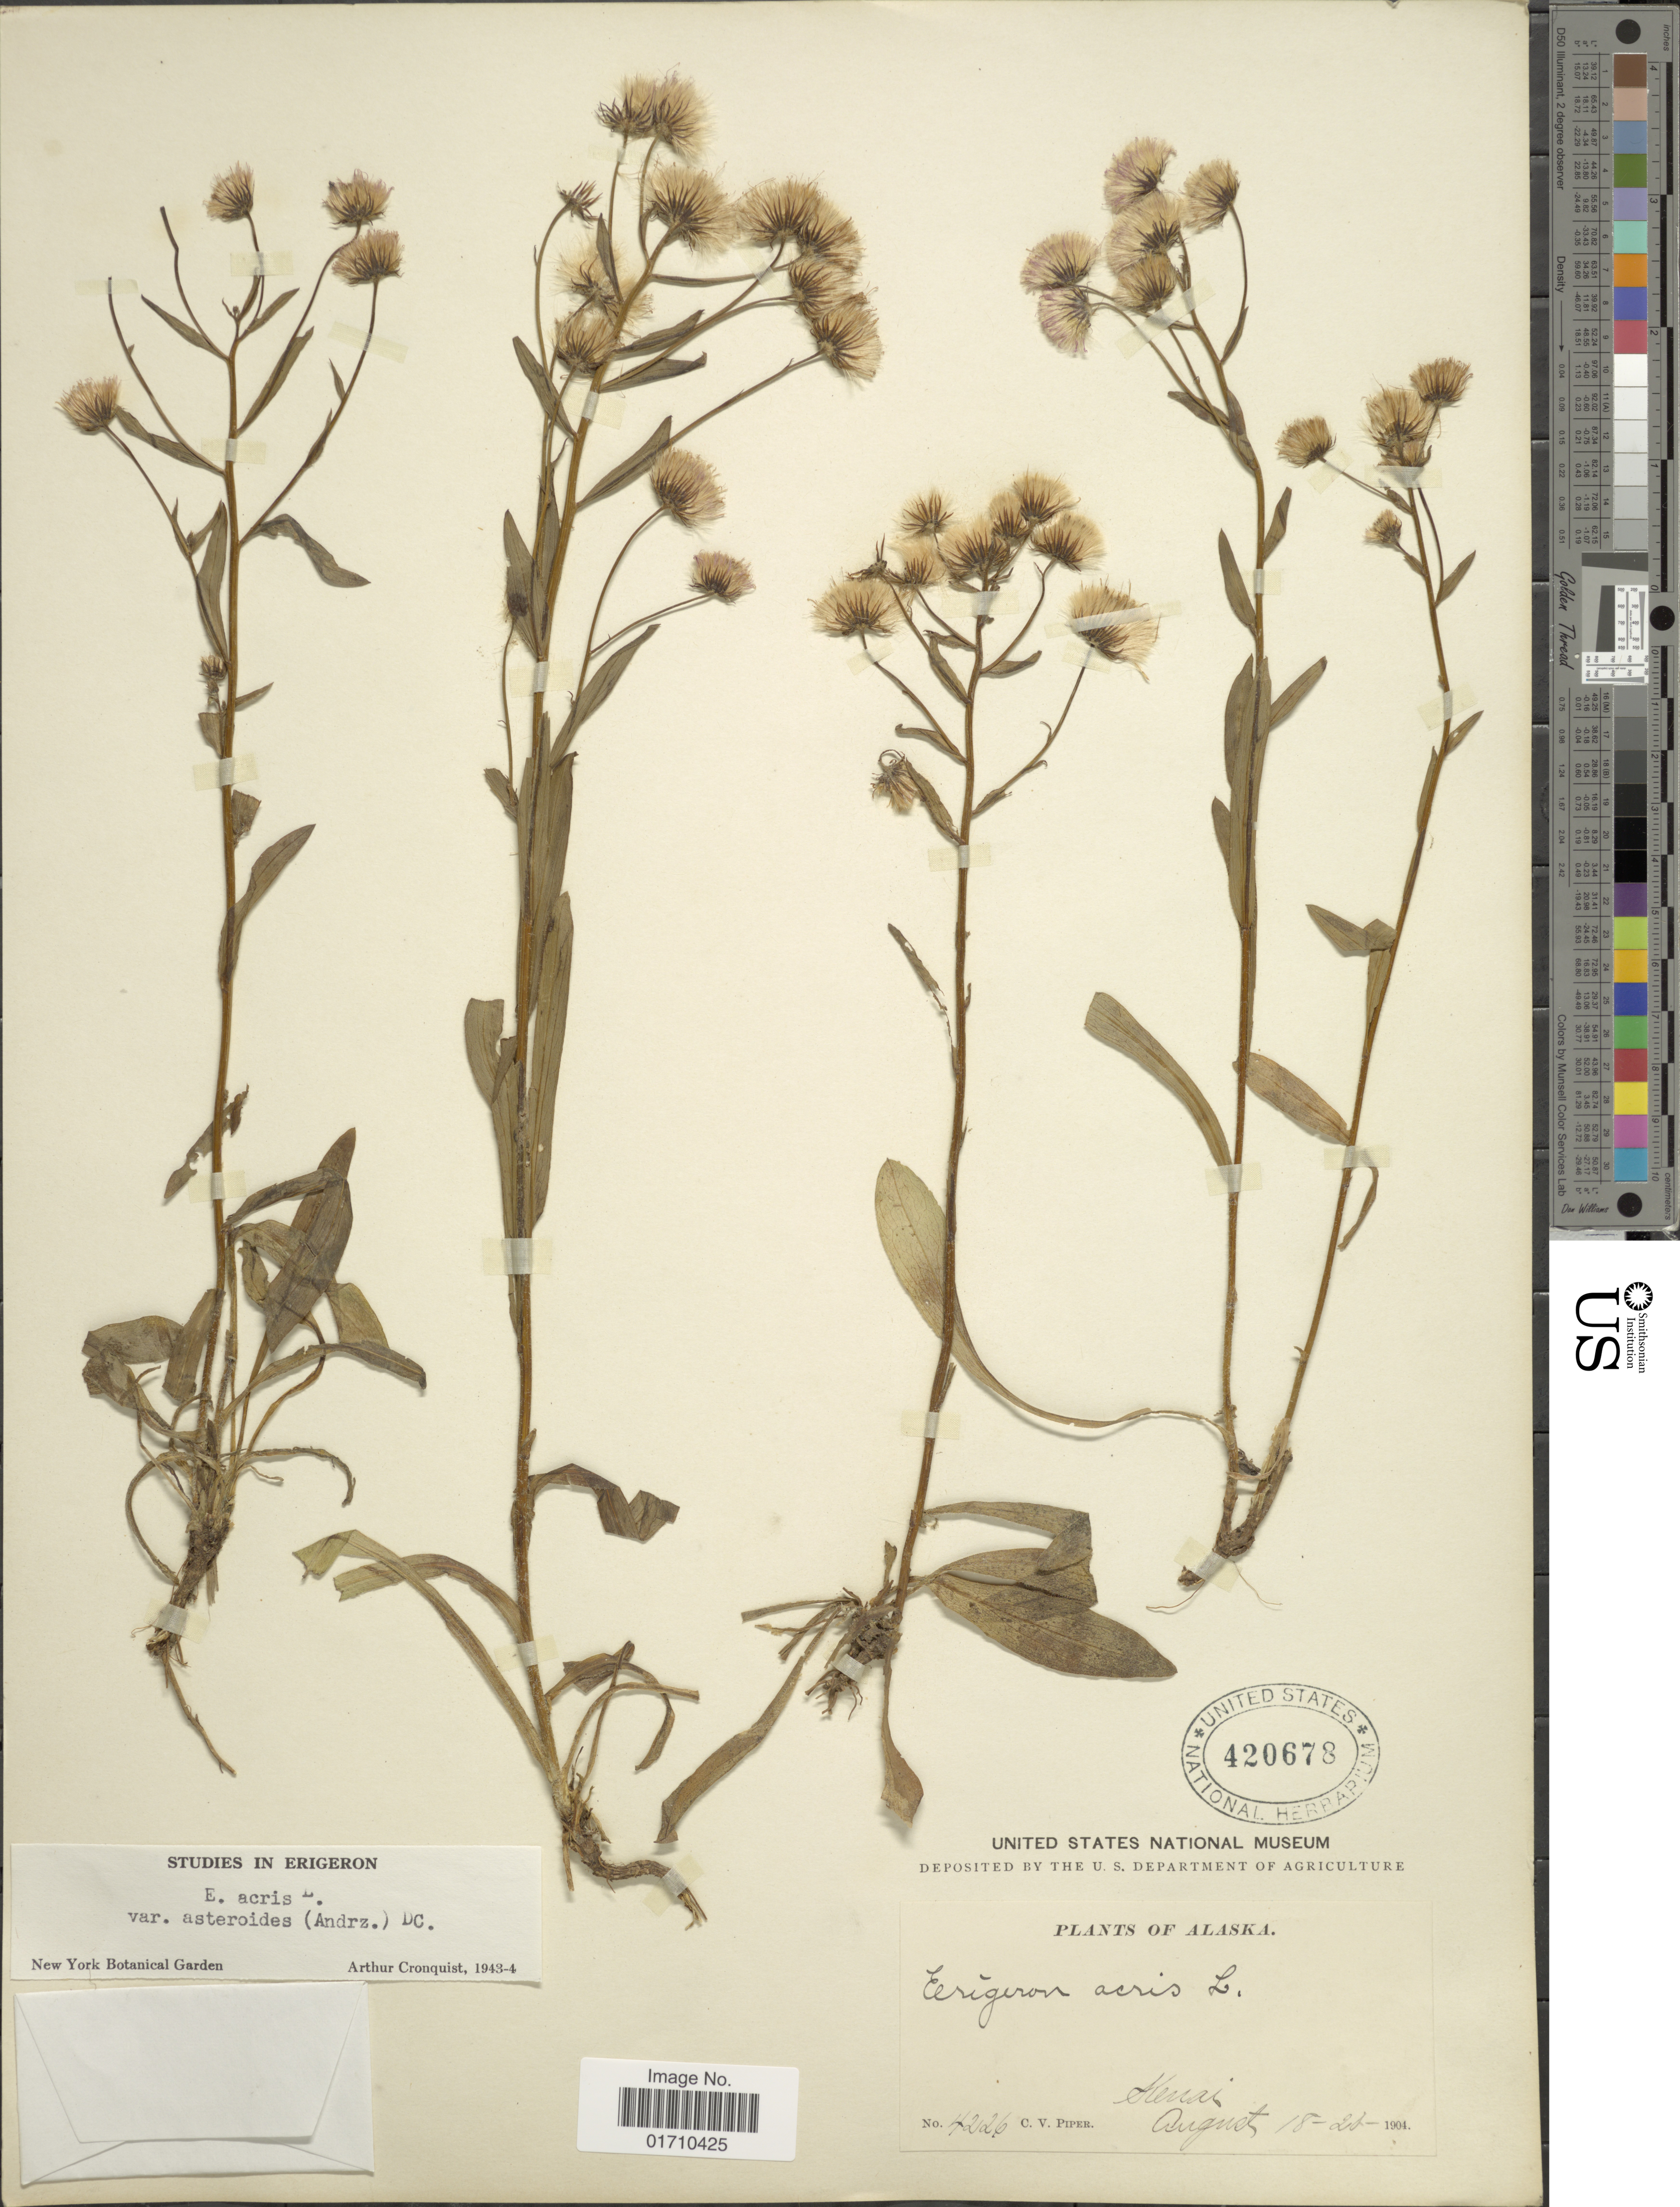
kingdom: Plantae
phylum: Tracheophyta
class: Magnoliopsida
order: Asterales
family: Asteraceae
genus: Erigeron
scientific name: Erigeron acris var. asteroides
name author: (Andrz.) DC.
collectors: C. V. Piper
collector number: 4226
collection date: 1904-08-18/1904-08-21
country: United States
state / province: Alaska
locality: Kenai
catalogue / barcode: US 420678